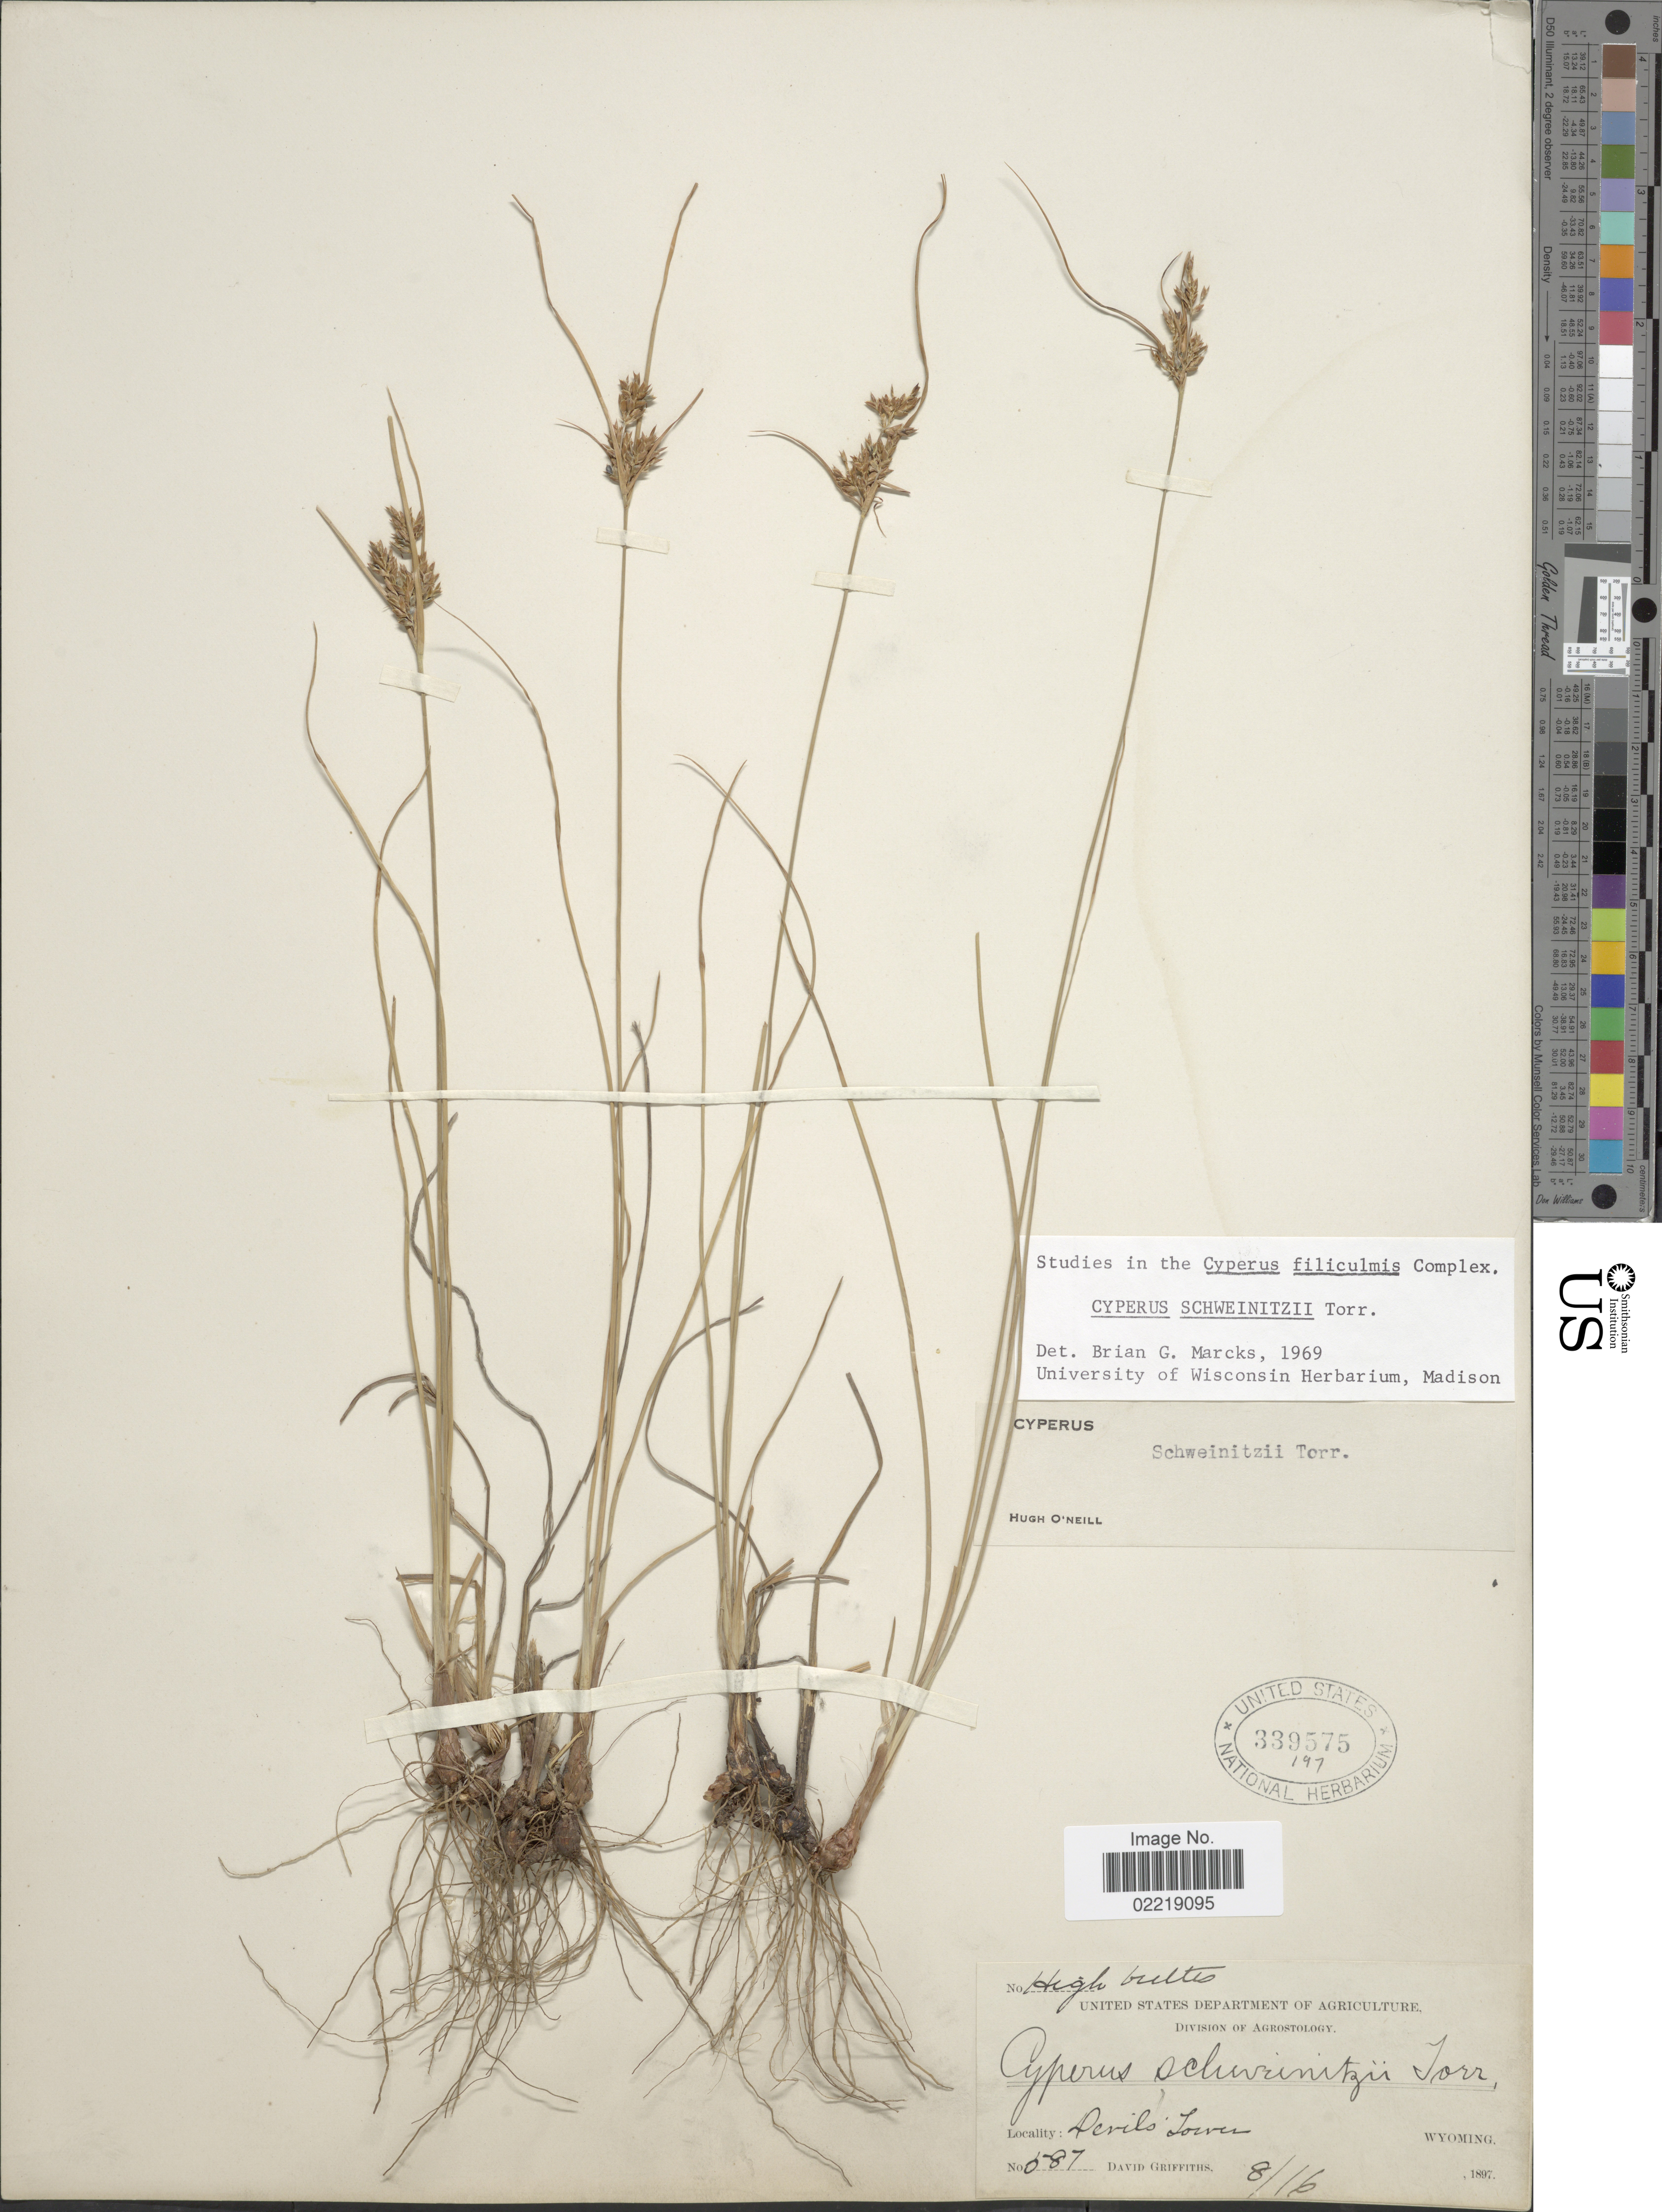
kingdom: Plantae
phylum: Tracheophyta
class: Liliopsida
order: Poales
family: Cyperaceae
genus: Cyperus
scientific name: Cyperus schweinitzii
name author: Torr.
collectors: D. Griffiths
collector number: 587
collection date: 1897-08-16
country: United States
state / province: Wyoming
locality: Devils Tower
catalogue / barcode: US 339575